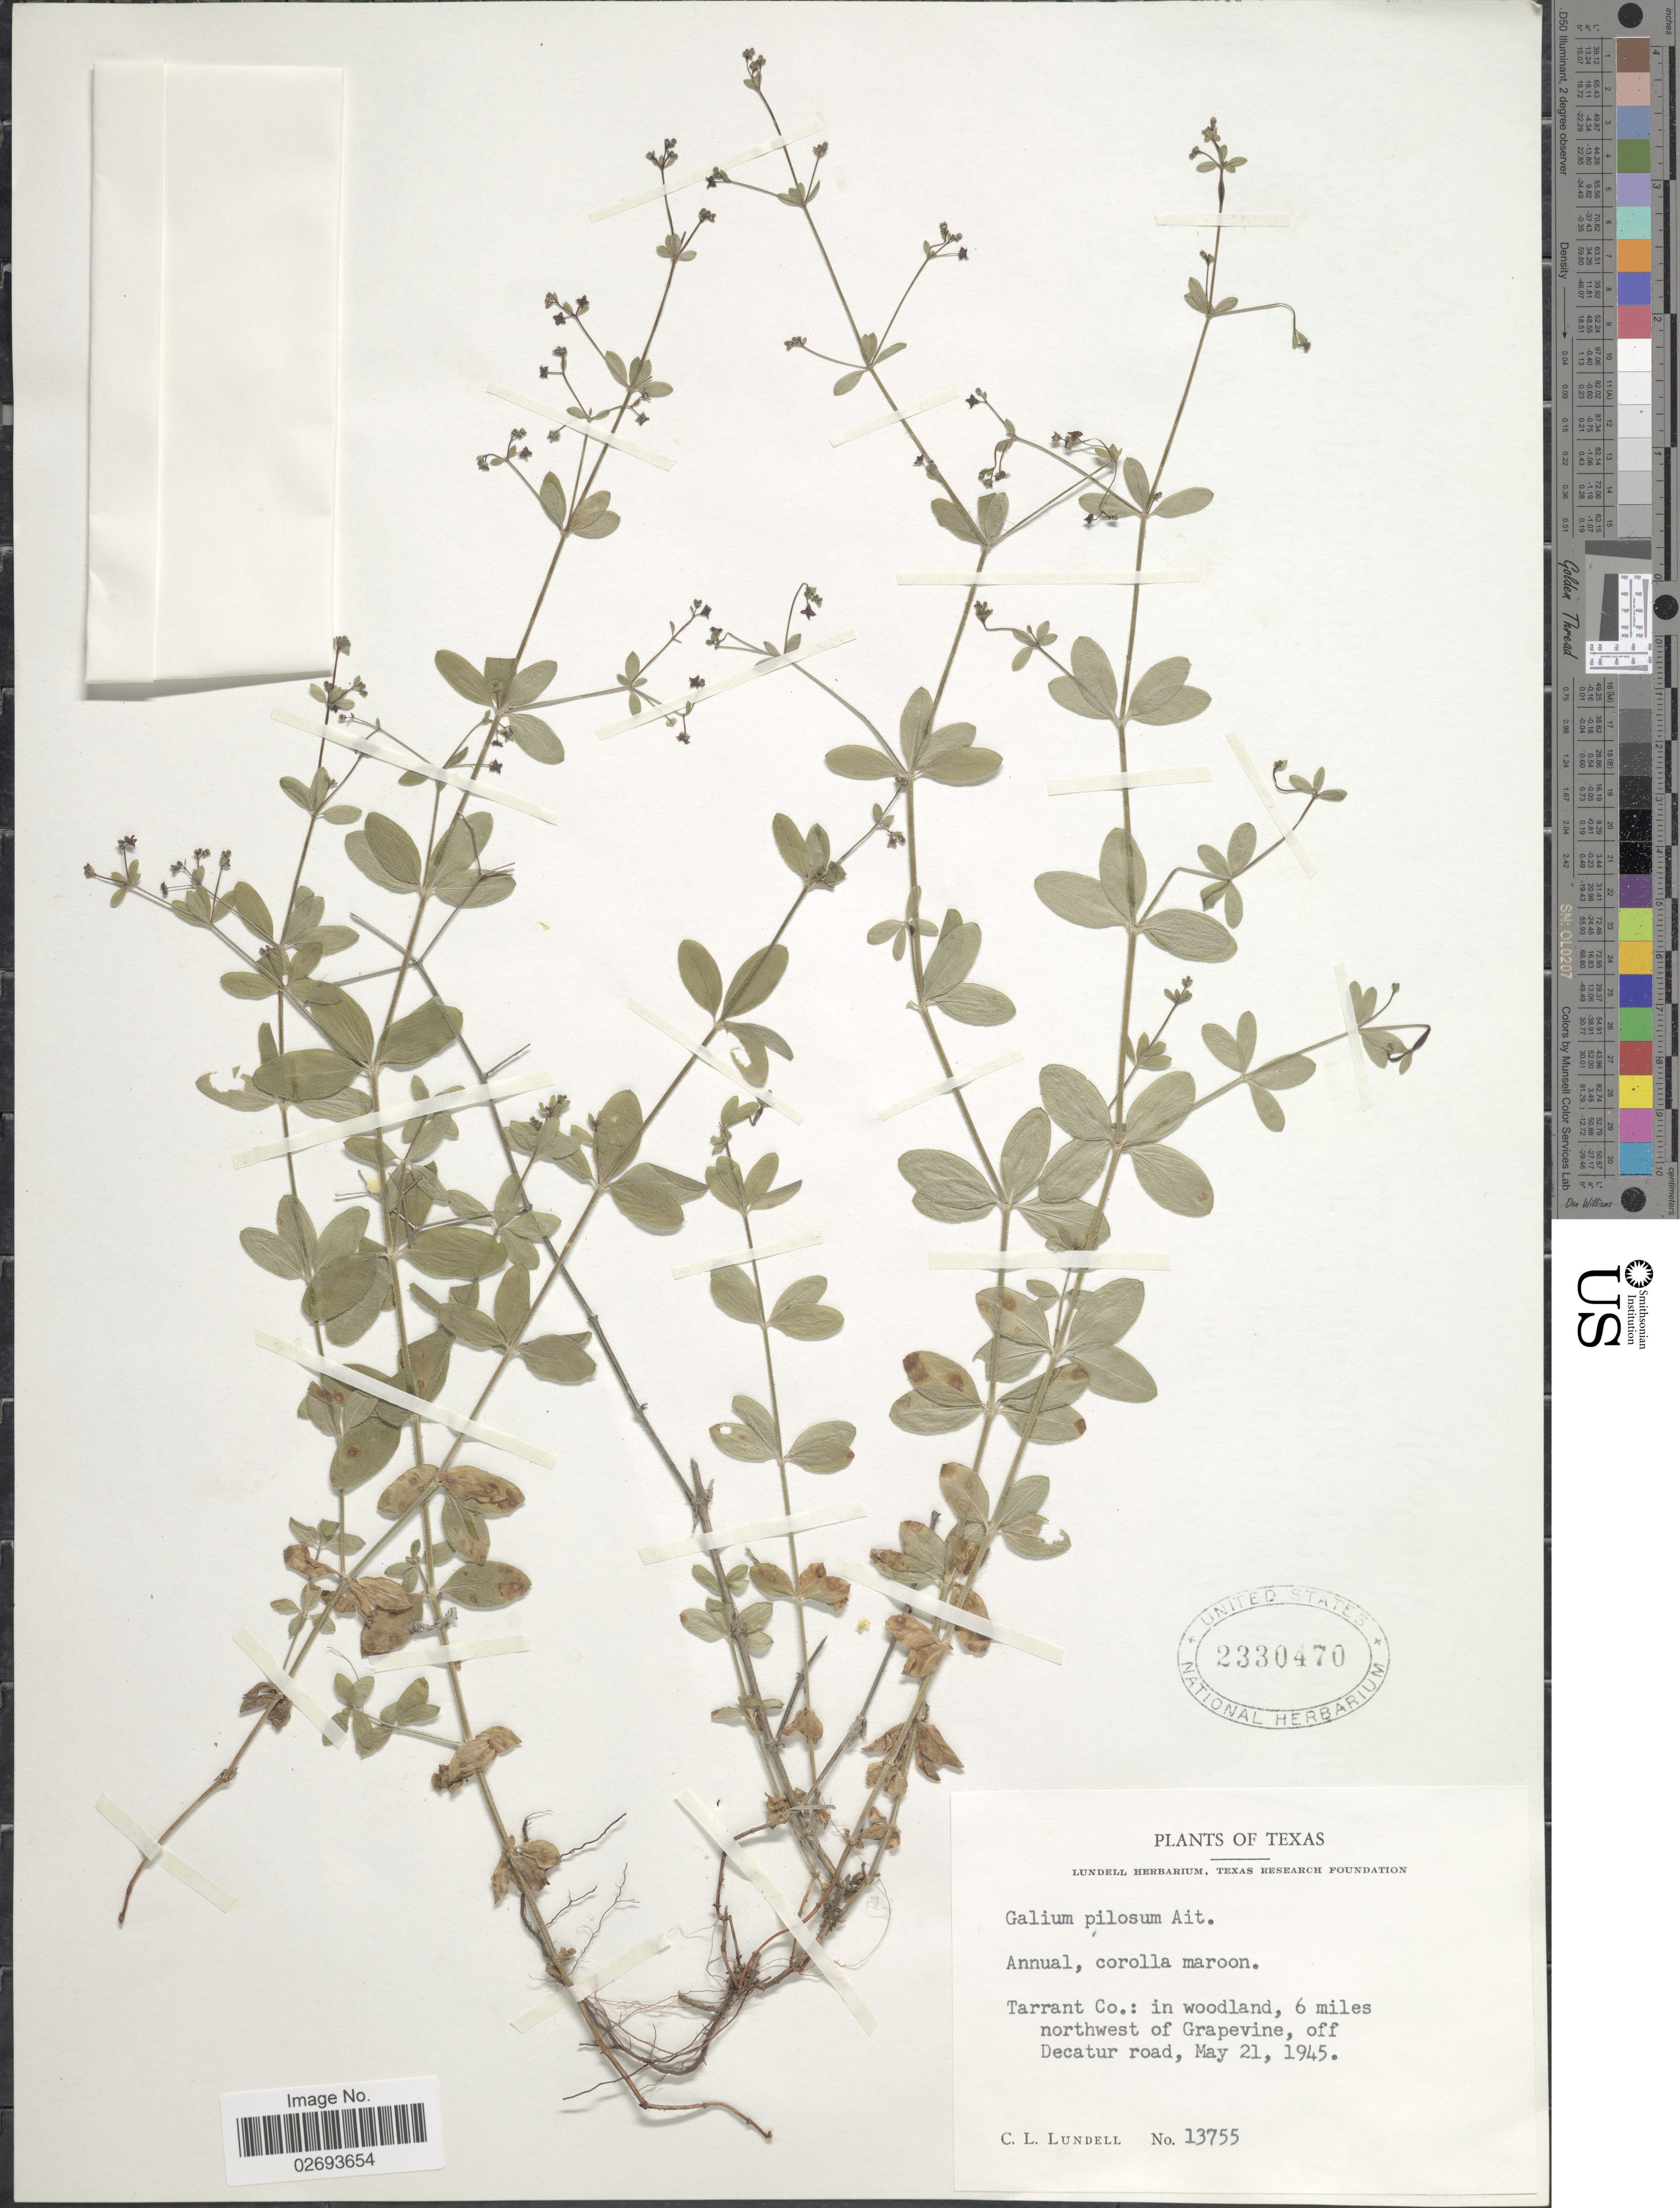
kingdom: Plantae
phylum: Tracheophyta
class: Magnoliopsida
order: Gentianales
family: Rubiaceae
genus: Galium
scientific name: Galium pilosum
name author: Aiton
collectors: C. L. Lundell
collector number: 13755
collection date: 1945-05-21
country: United States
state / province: Texas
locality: Tarrant Co.: in woodland, 6 miles northwest of Grapevine, off Decatur road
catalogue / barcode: US 2330470